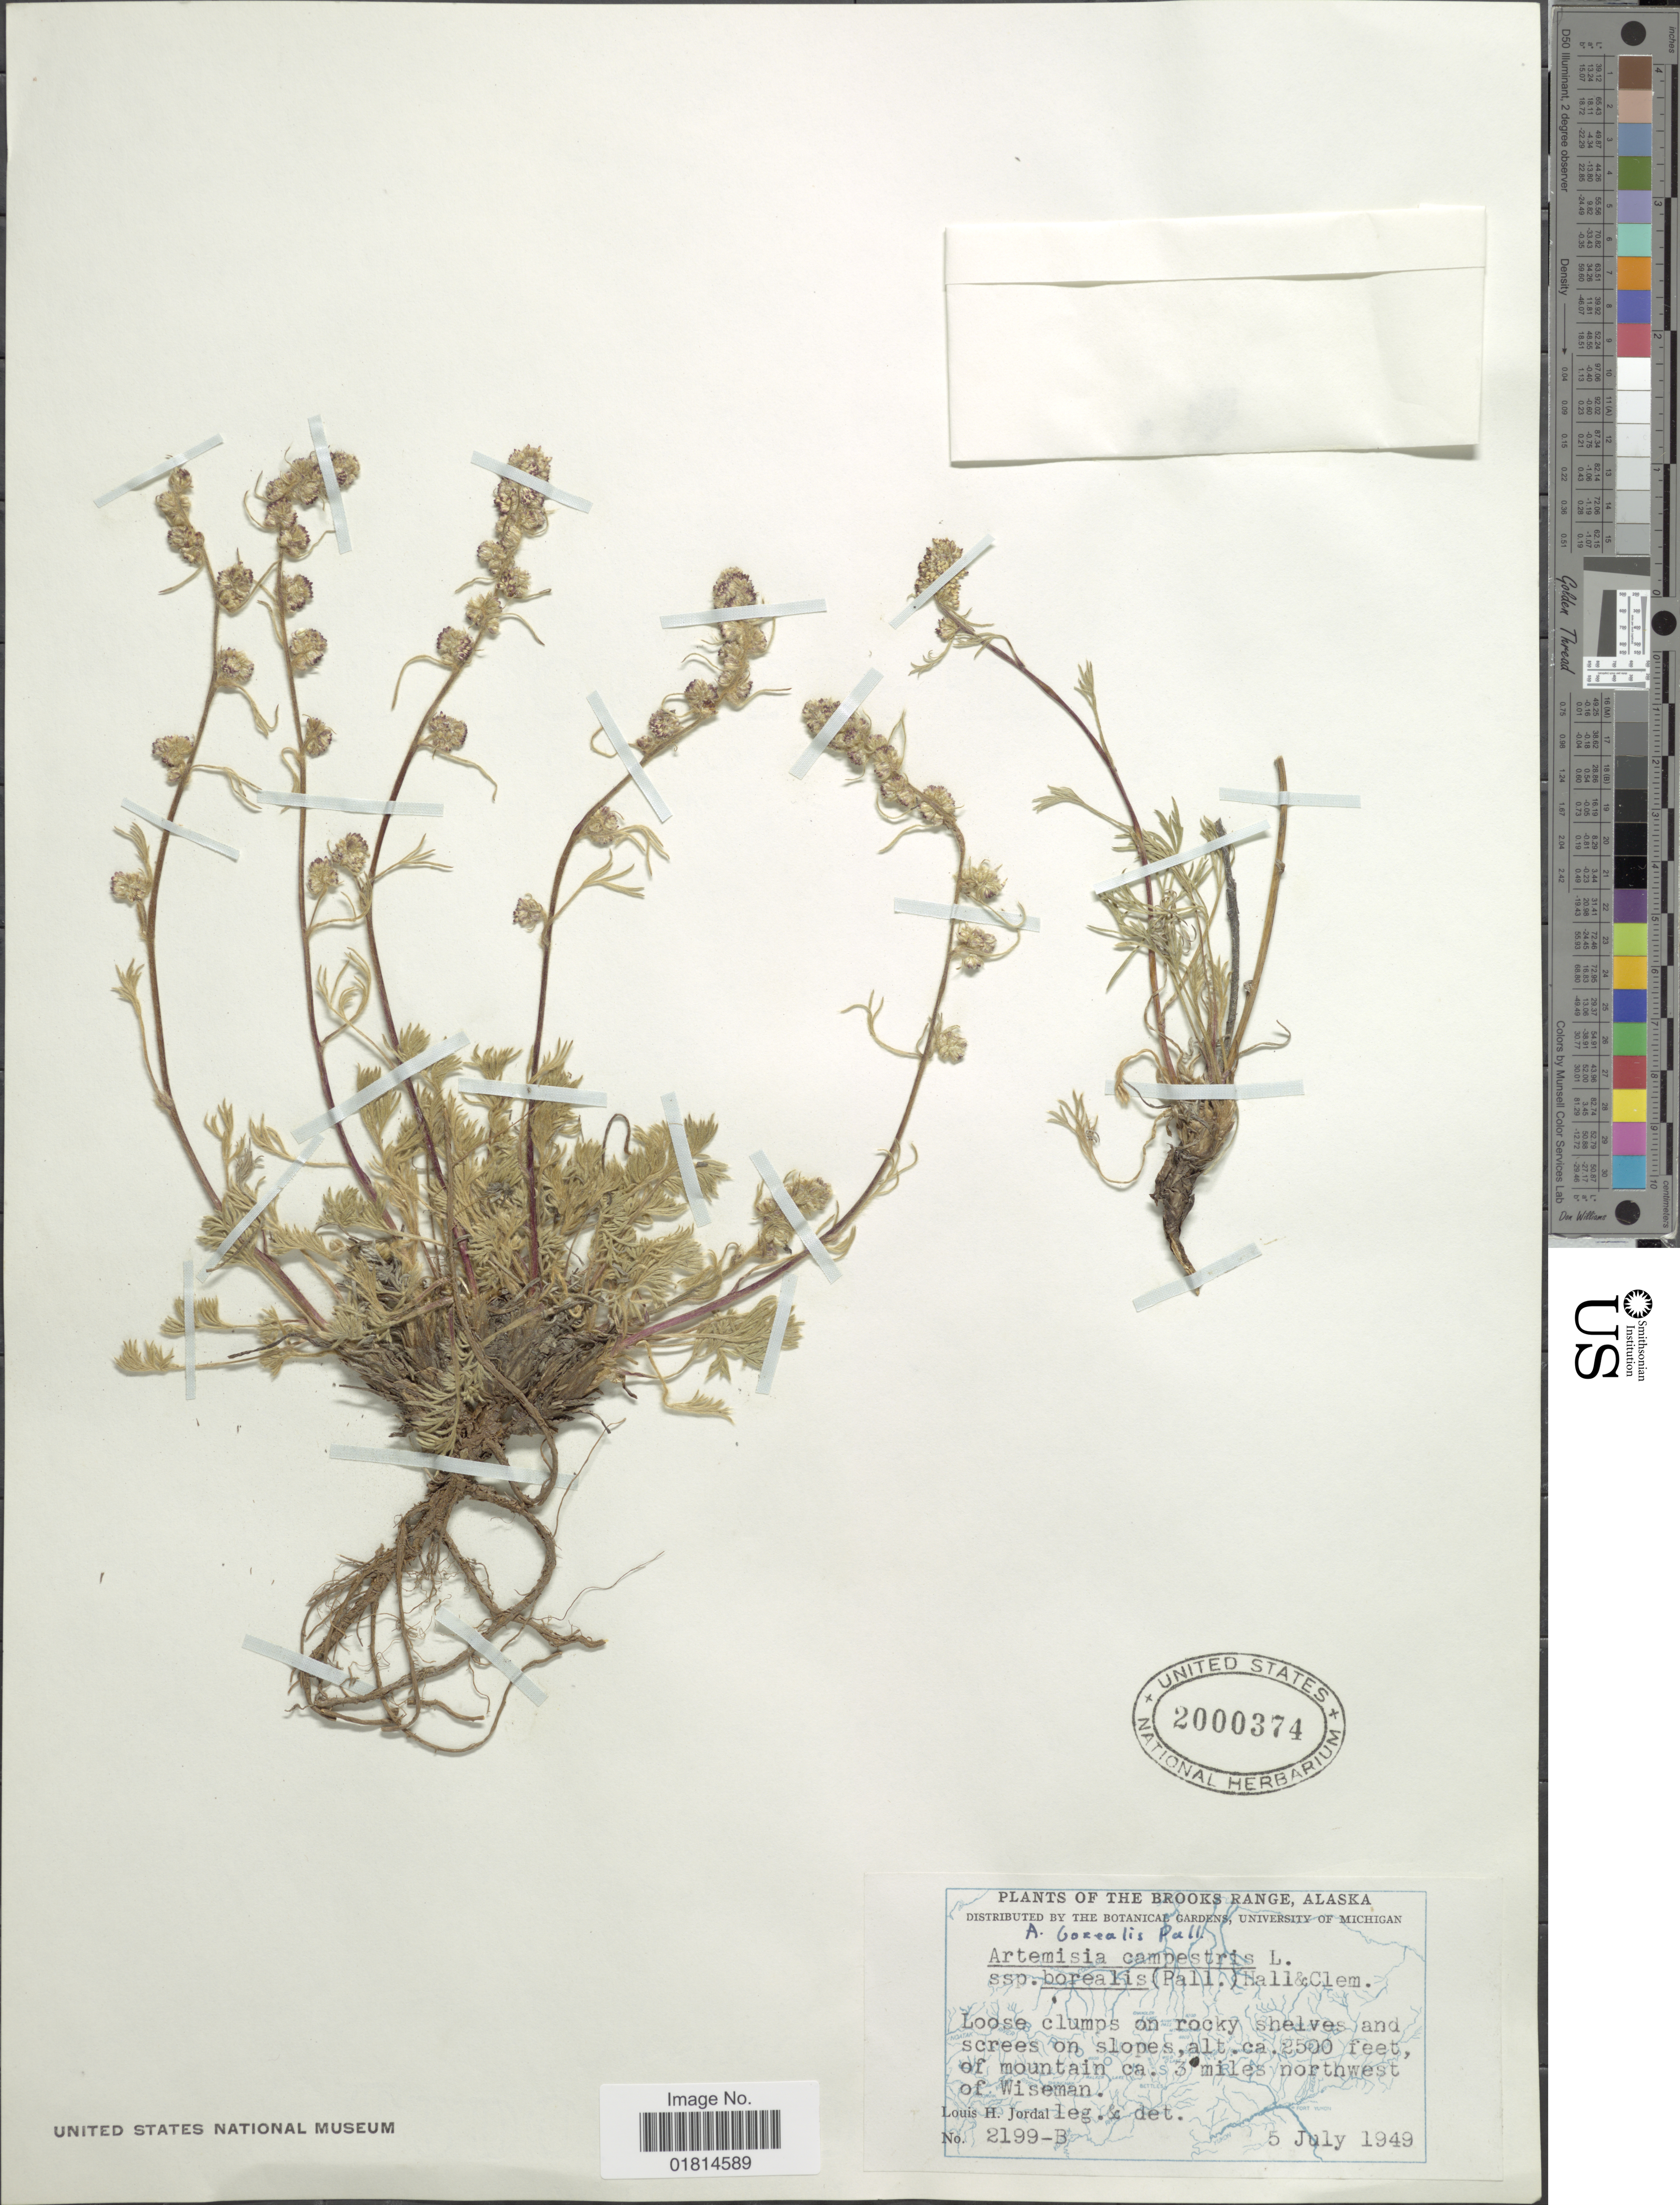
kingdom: Plantae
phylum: Tracheophyta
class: Magnoliopsida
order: Asterales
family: Asteraceae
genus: Artemisia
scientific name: Artemisia borealis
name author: Pall.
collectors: L. Jordal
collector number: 2199-B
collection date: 1949-07-05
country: United States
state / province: Alaska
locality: Brooks Range, Alaska. Ca. 3 miles northwest of Wiseman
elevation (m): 762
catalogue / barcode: US 2000374